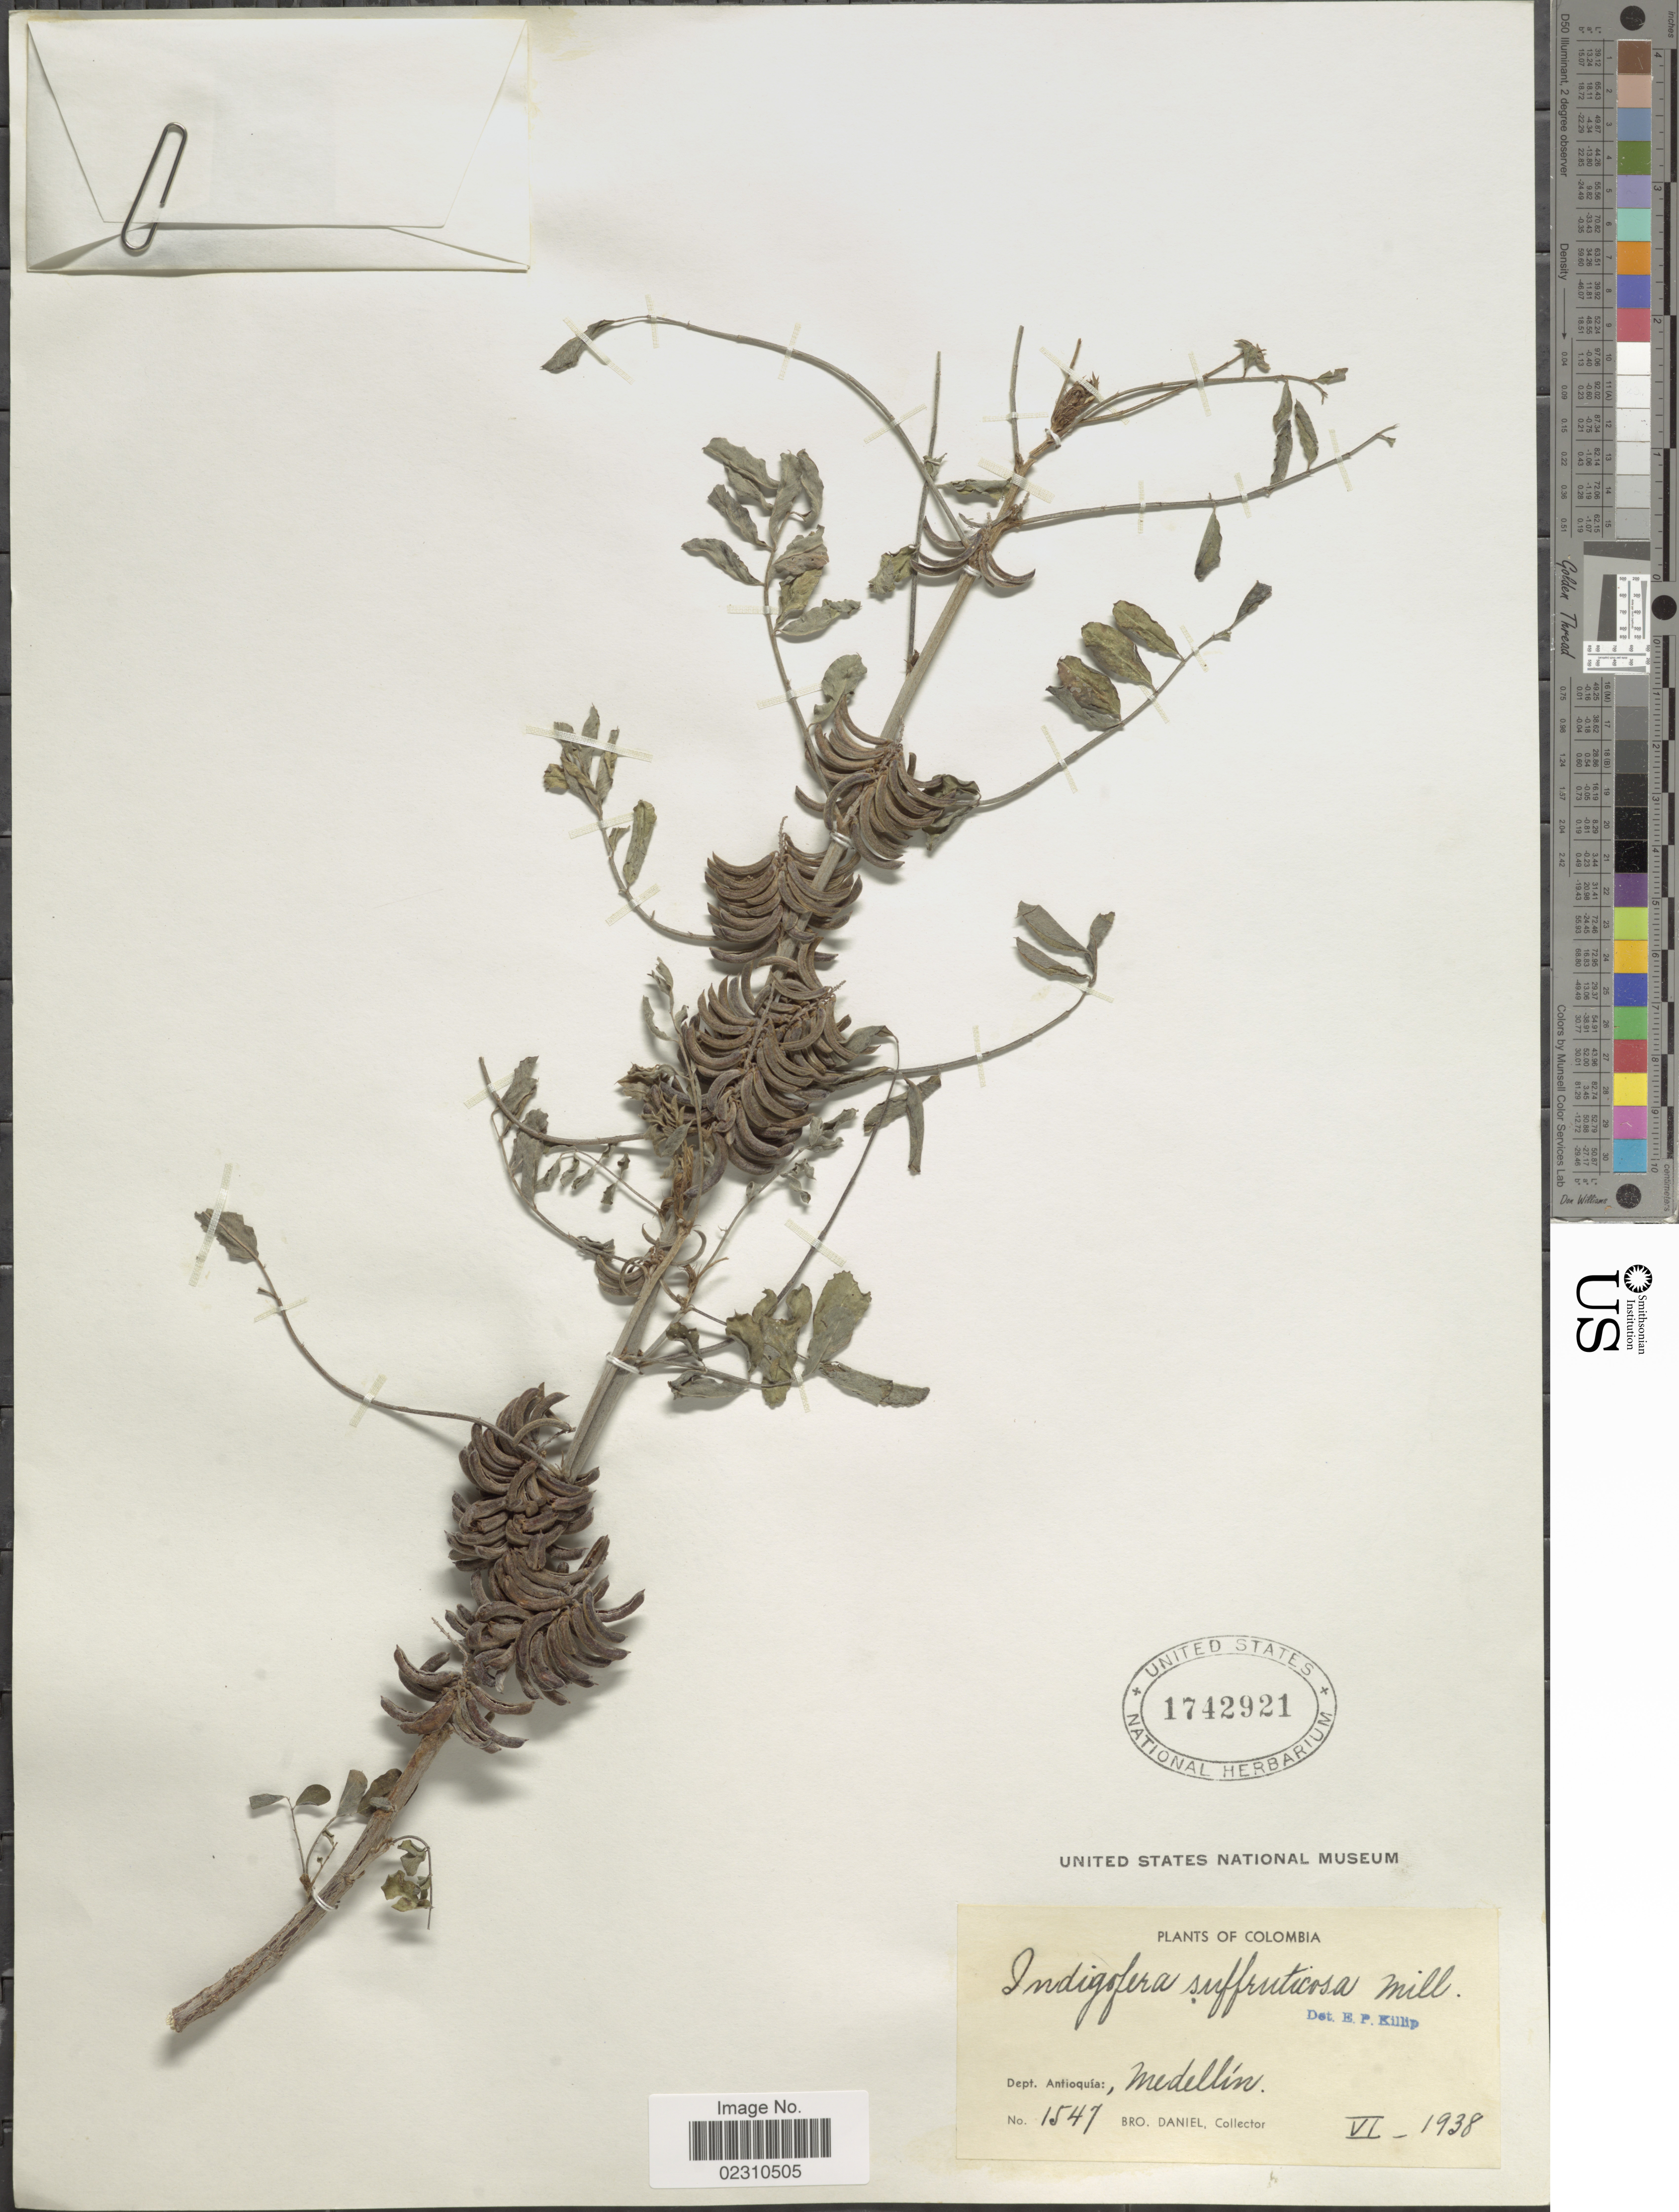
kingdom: Plantae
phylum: Tracheophyta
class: Magnoliopsida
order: Fabales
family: Fabaceae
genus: Indigofera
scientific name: Indigofera suffruticosa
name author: Mill.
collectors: Bro. Daniel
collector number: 1547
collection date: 1938-06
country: Colombia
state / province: Antioquia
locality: Dept. Antioquia, Medellin.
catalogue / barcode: US 1742921